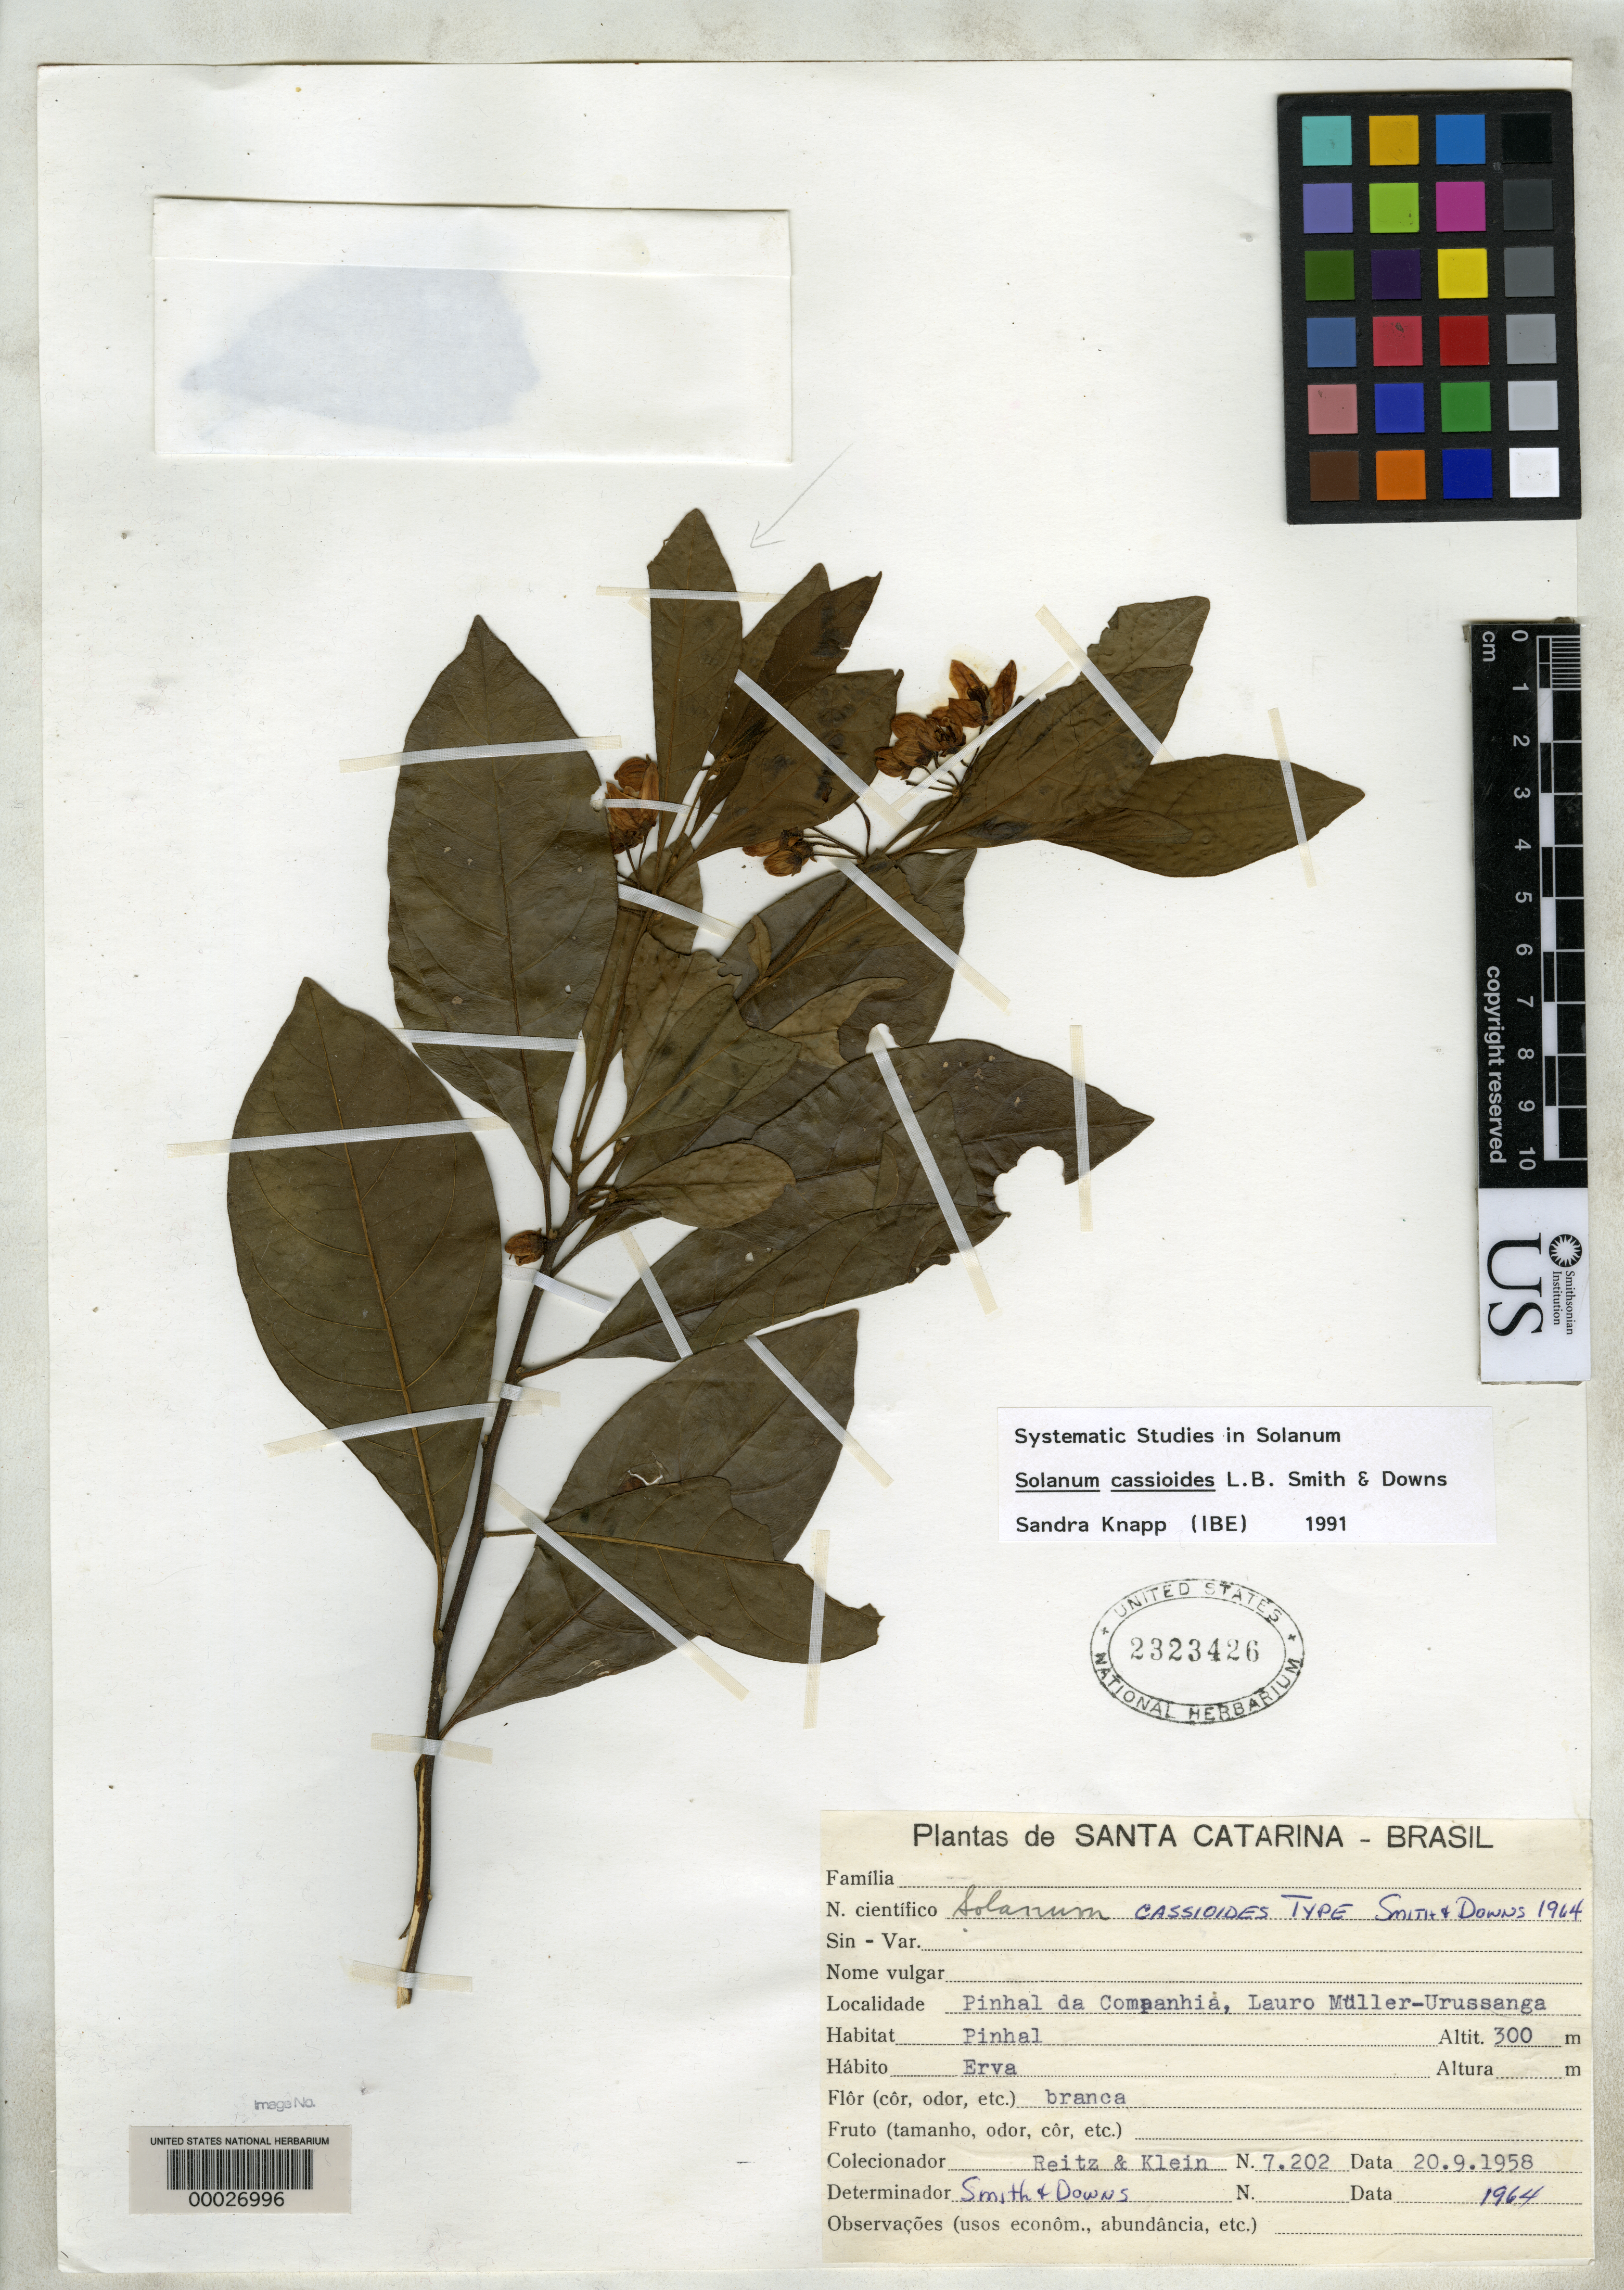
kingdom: Plantae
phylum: Tracheophyta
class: Magnoliopsida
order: Solanales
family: Solanaceae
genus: Solanum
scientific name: Solanum cassioides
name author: L.B. Sm. & Downs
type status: Holotype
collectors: R. Reitz & R. M. Klein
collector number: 7202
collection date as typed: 20 Sep 1958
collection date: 1958-09-20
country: Brazil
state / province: Santa Catarina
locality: Pinhal da Companhia.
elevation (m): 300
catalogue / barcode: US 2323426